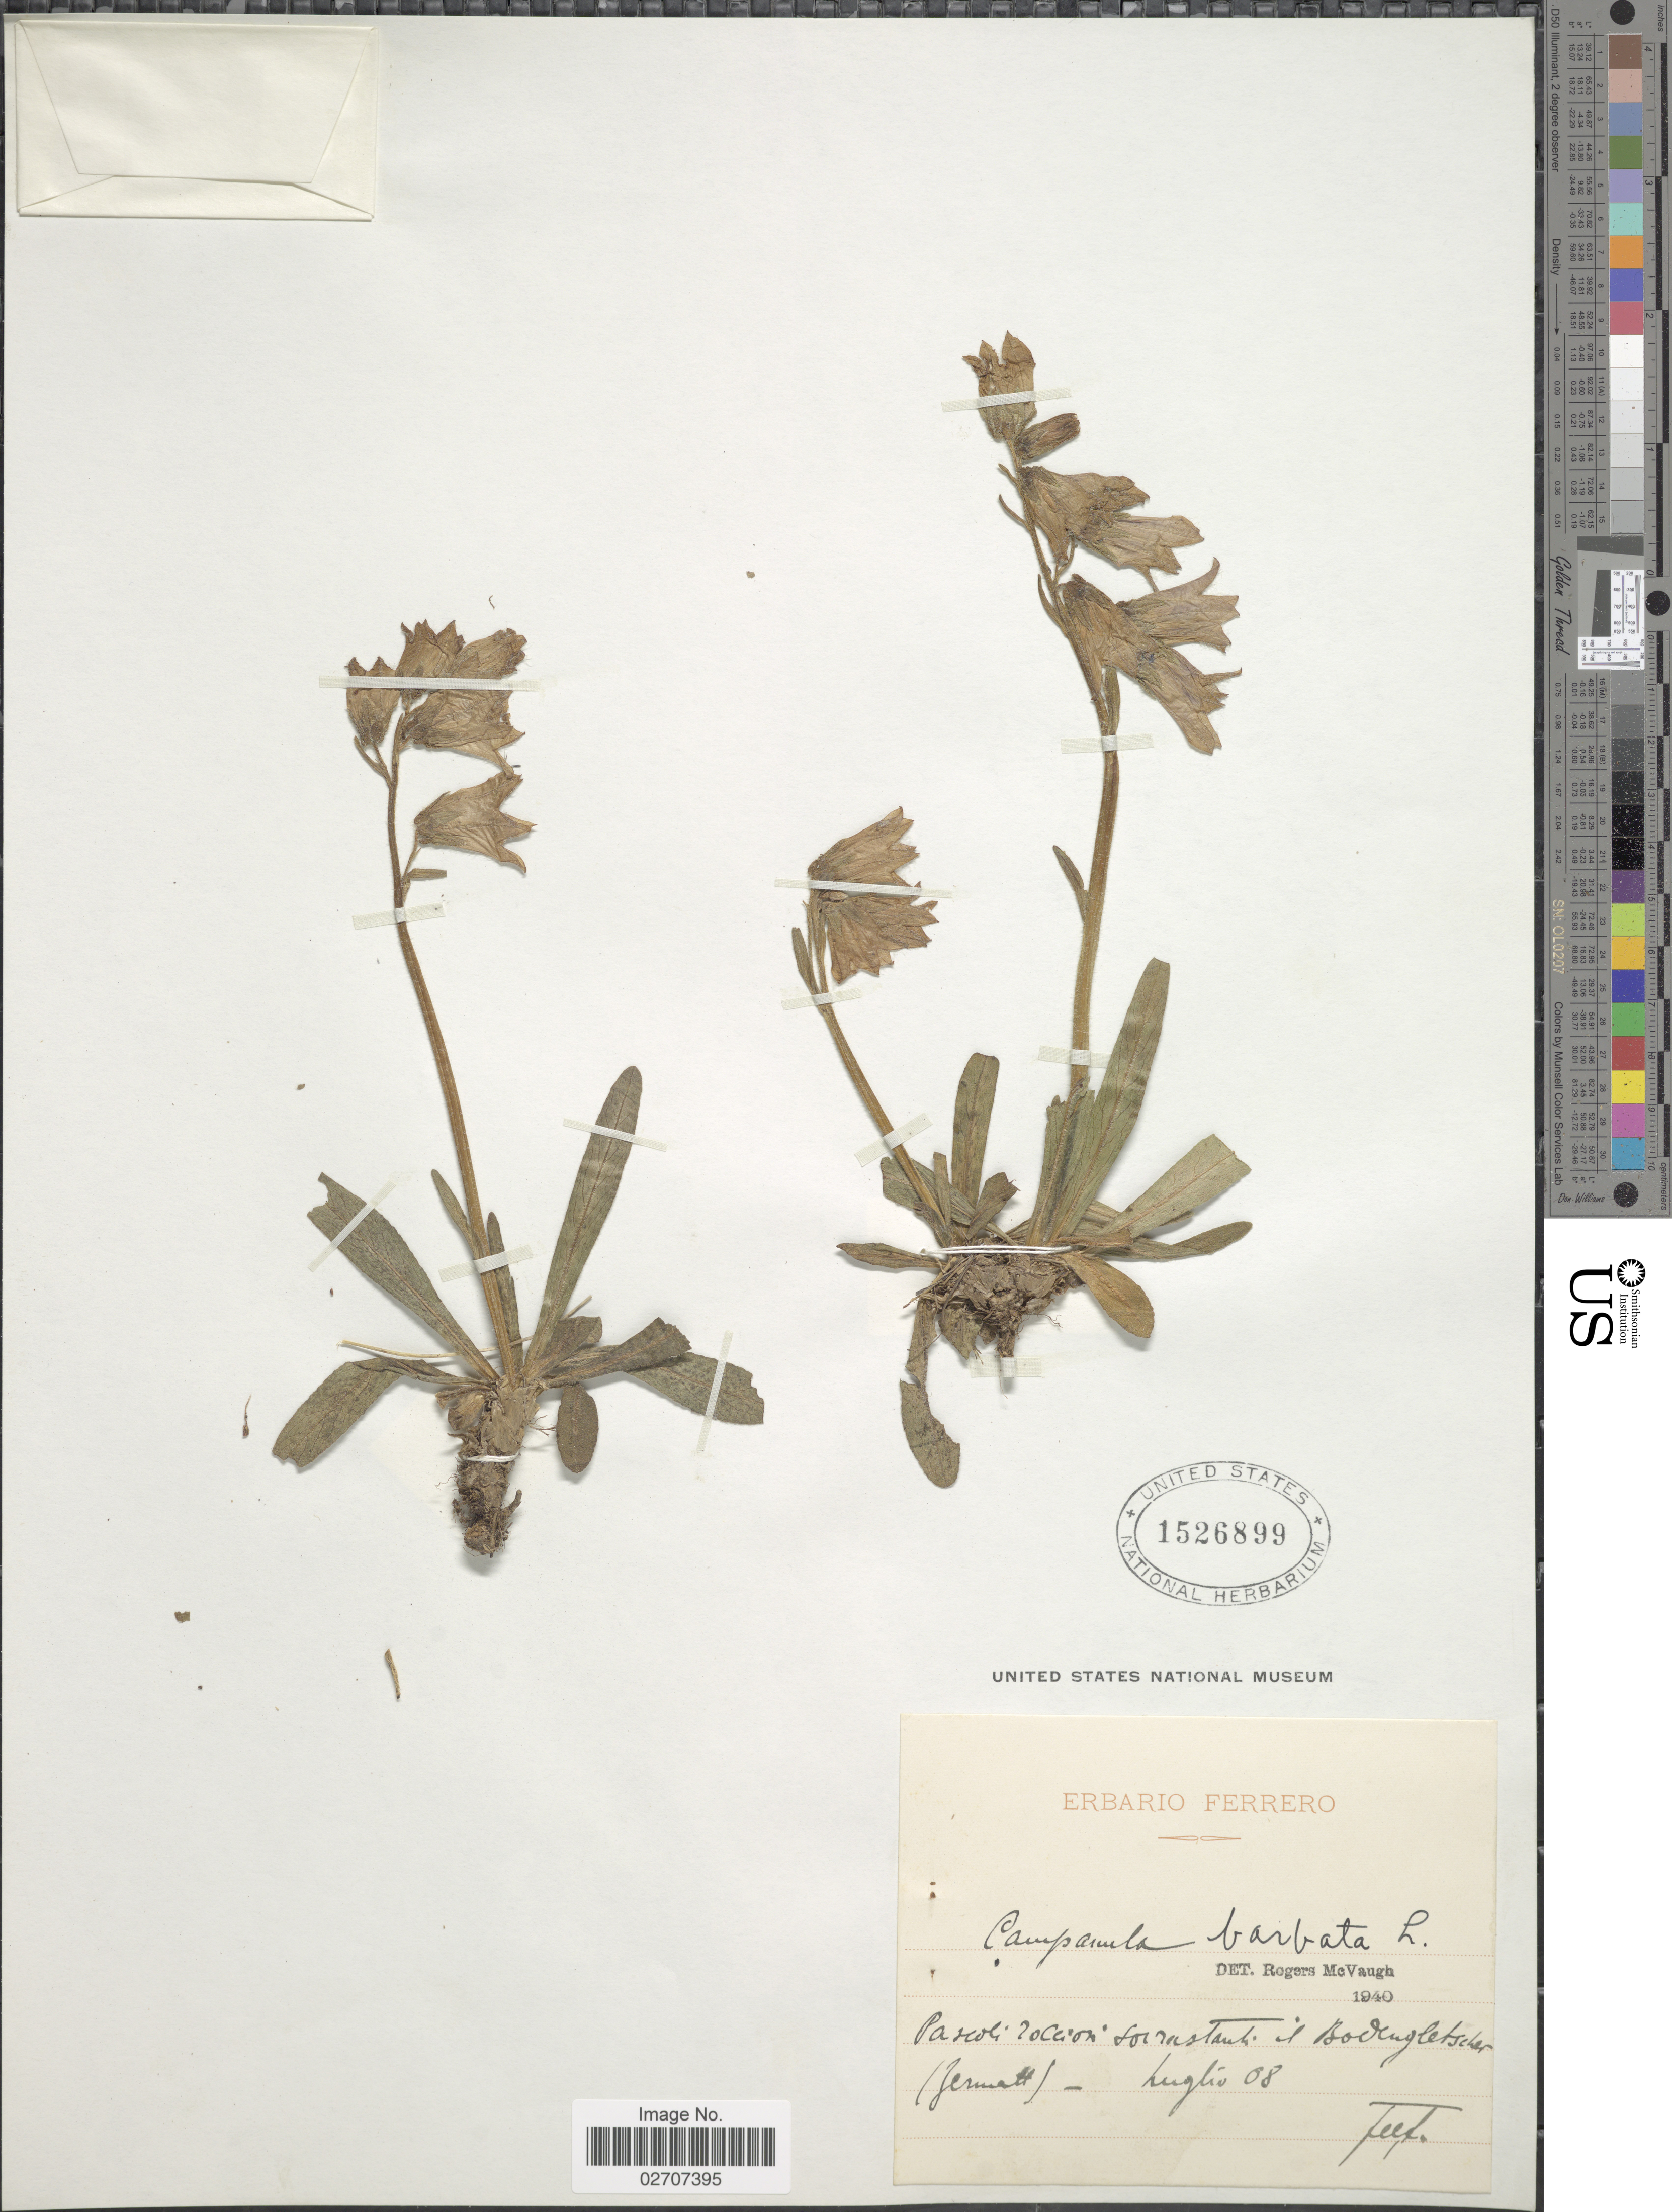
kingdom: Plantae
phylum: Tracheophyta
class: Magnoliopsida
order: Asterales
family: Campanulaceae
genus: Campanula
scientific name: Campanula barbata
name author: L.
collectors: -. Luglio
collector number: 08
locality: Pascoli roccion sorastaut et Bodmergletscher (Zermatt). [interpreted]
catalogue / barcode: US 1526899